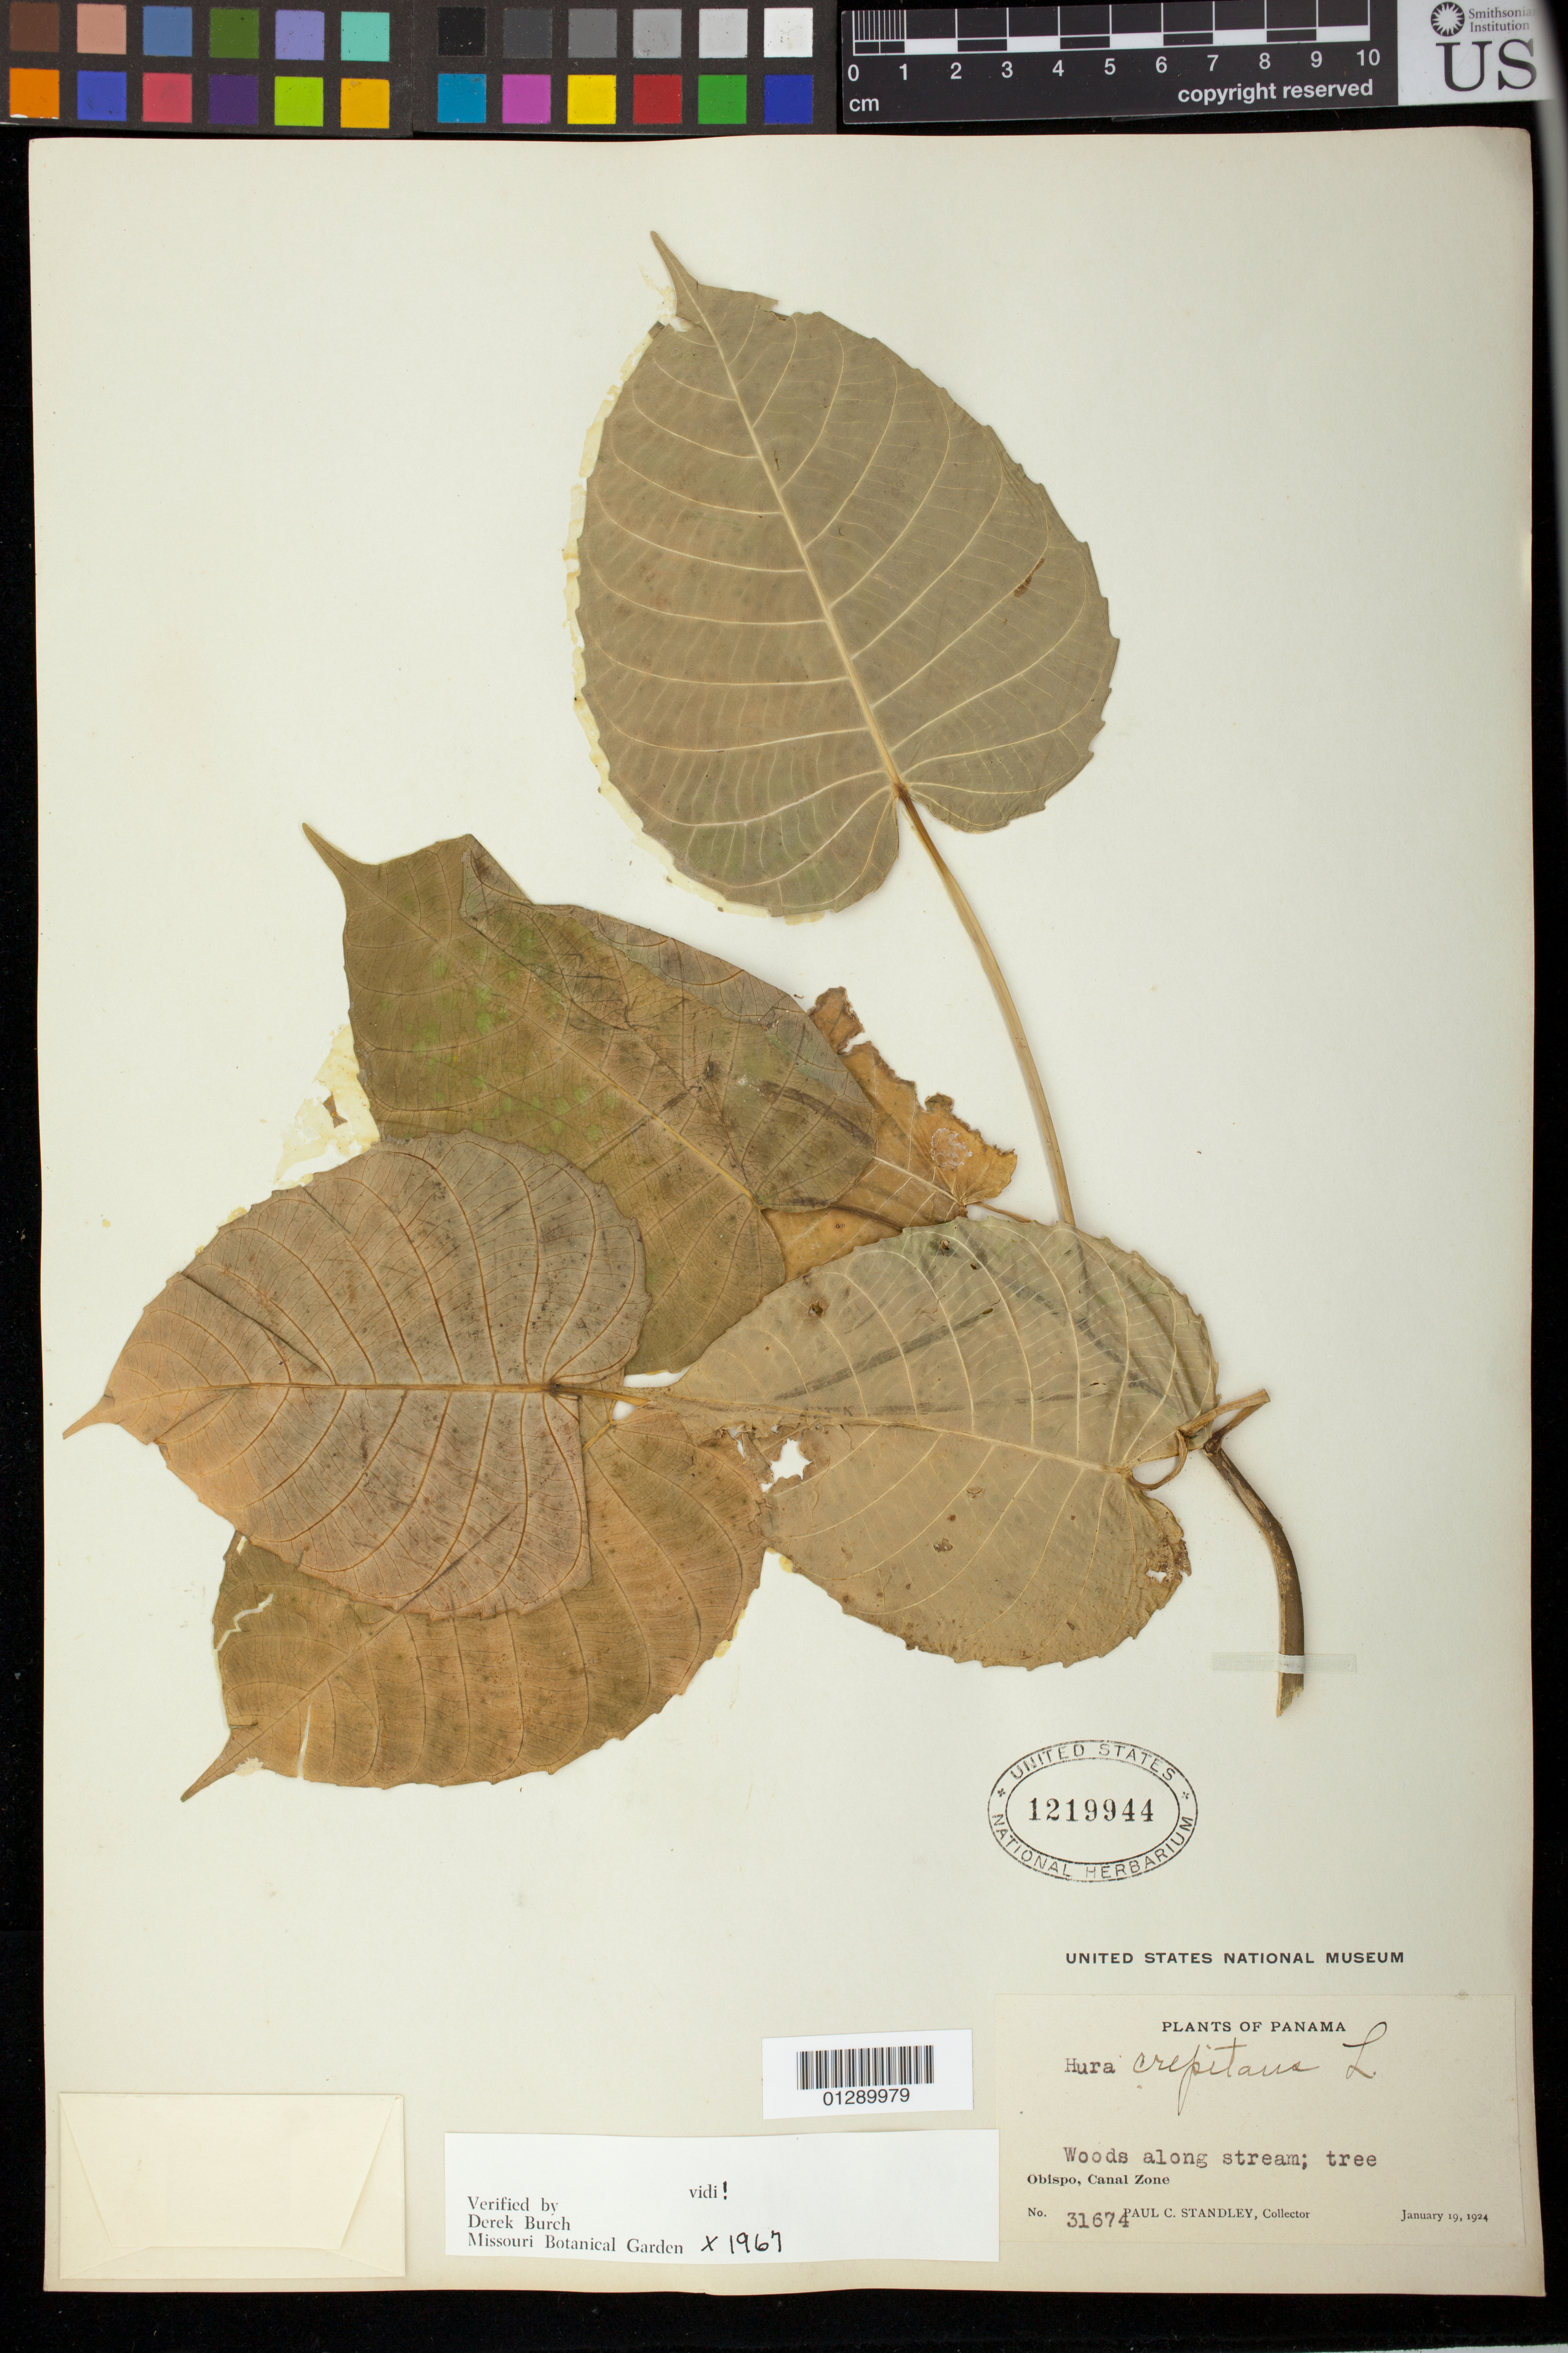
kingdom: Plantae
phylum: Tracheophyta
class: Magnoliopsida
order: Malpighiales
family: Euphorbiaceae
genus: Hura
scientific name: Hura crepitans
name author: L.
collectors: P. C. Standley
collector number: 31674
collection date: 1924-01-19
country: Panama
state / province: Panamá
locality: Obispo, Canal Zone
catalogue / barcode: US 1219944